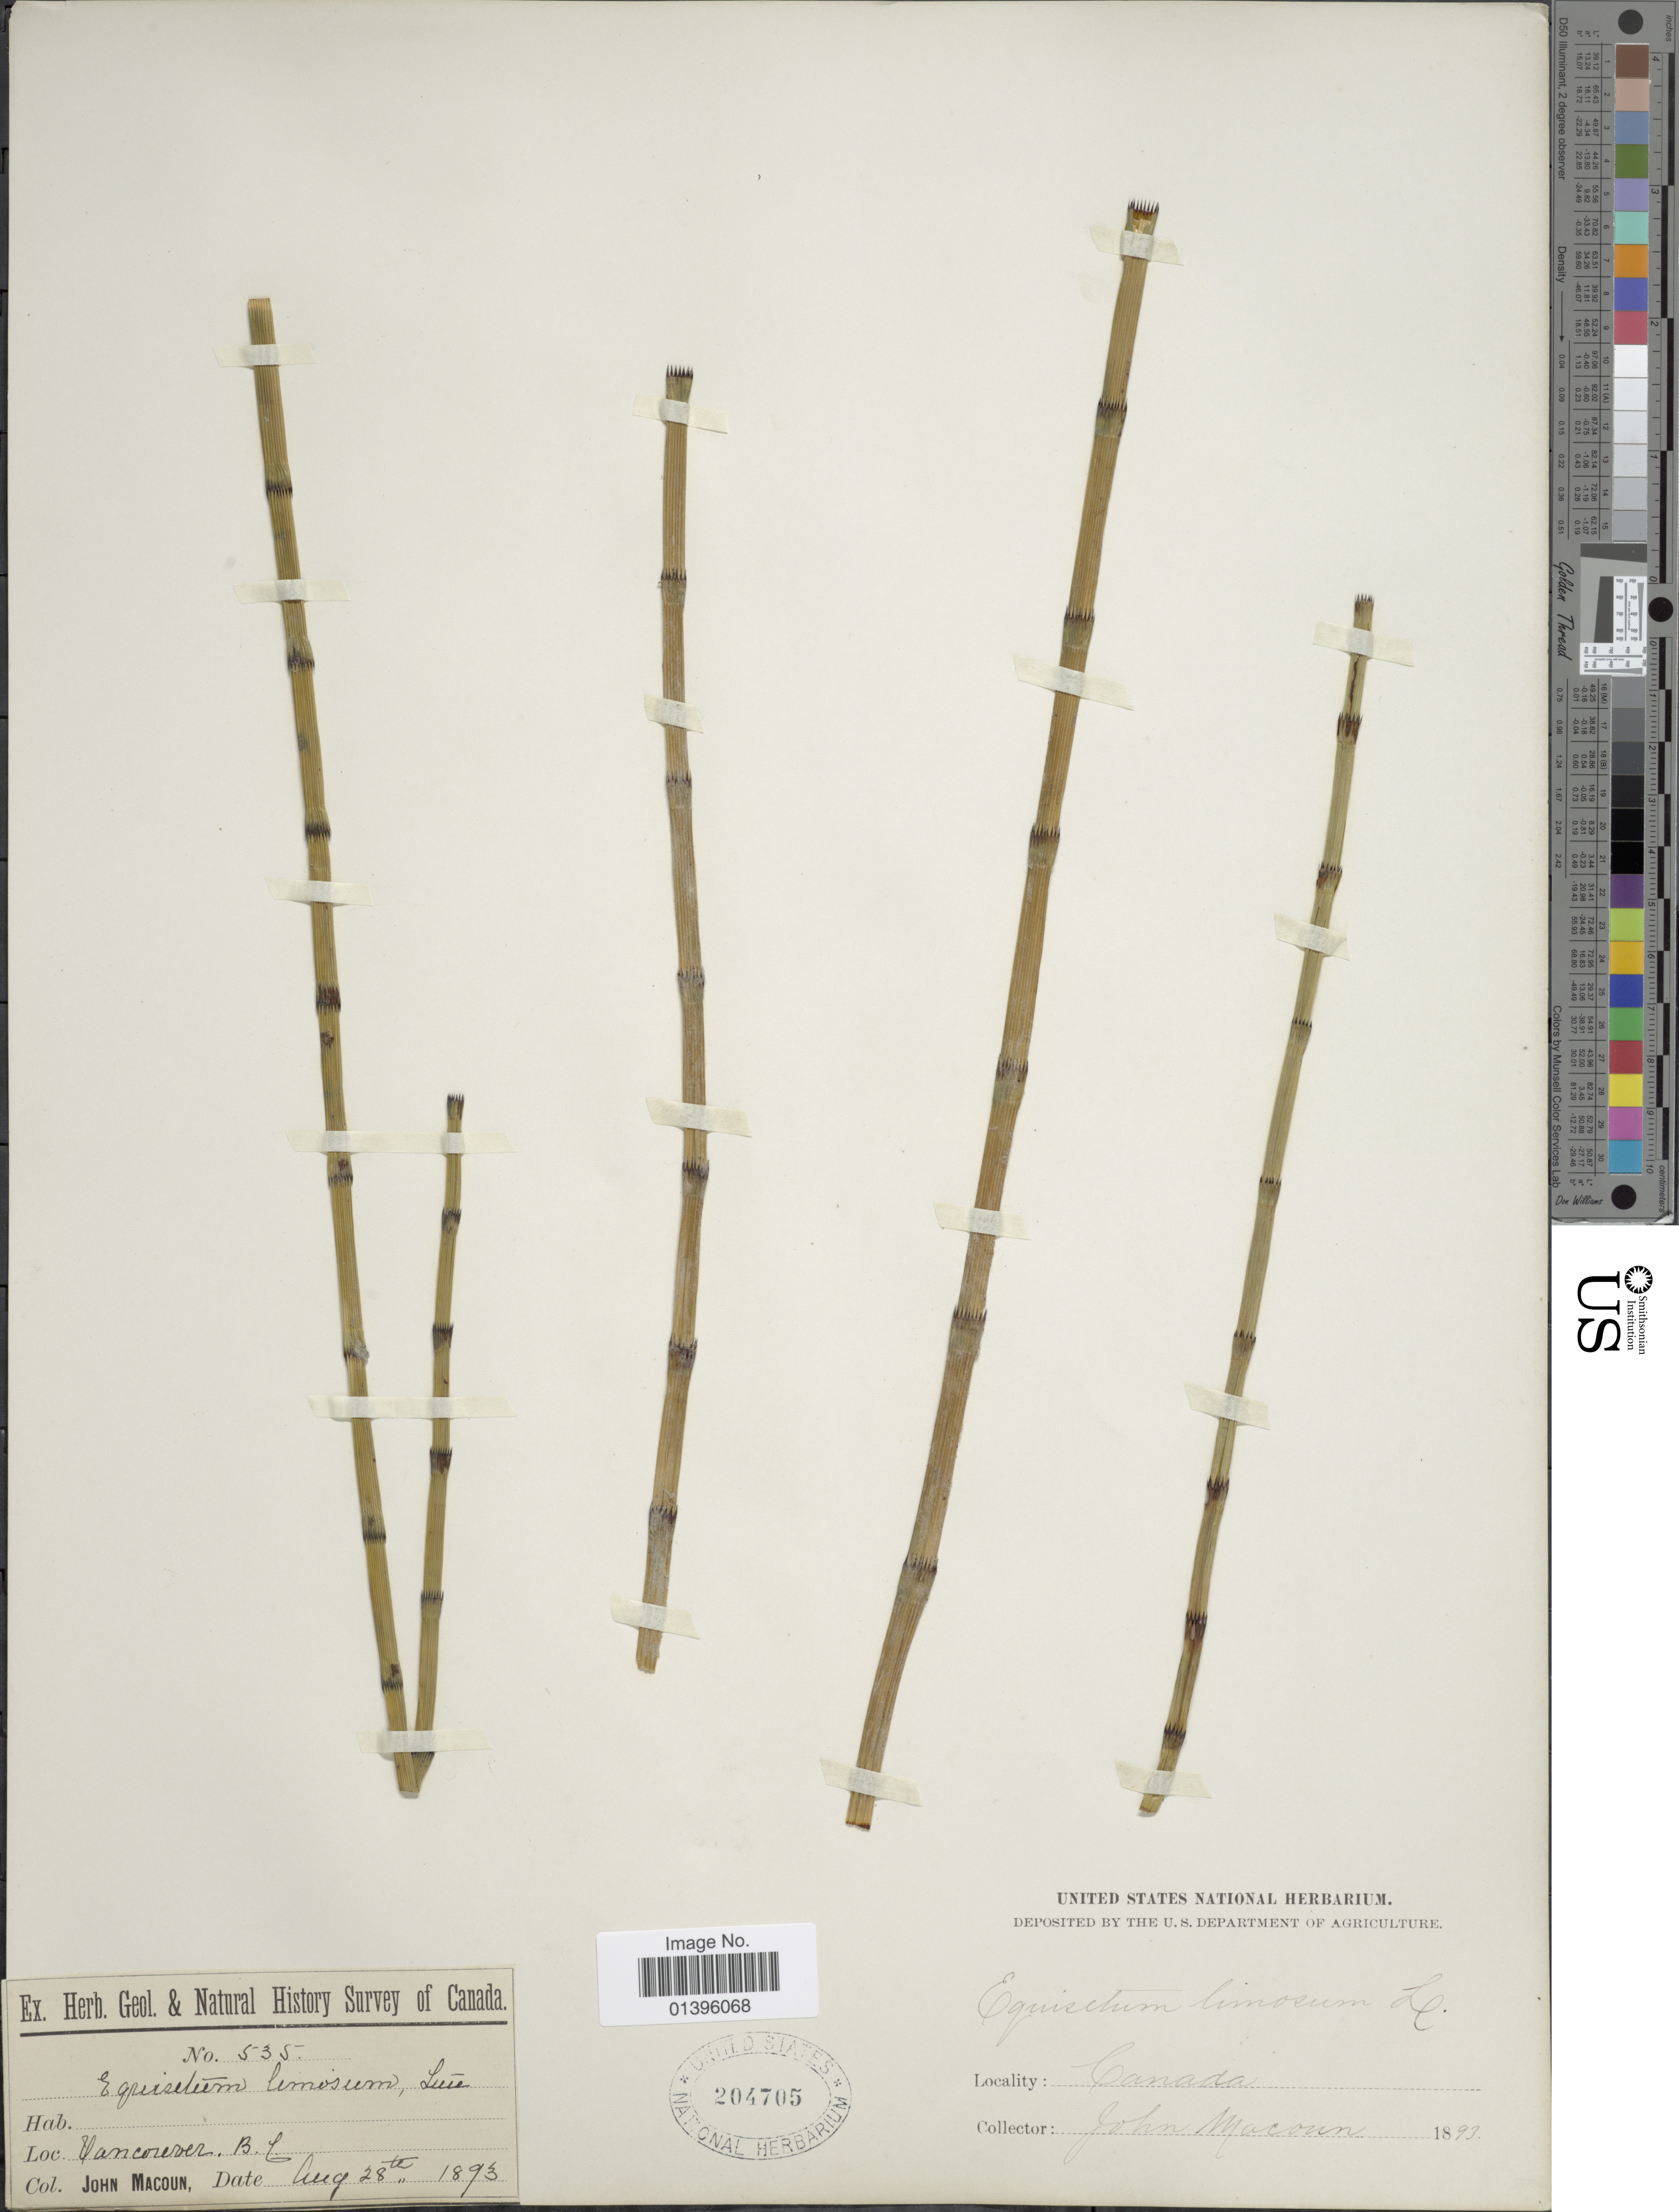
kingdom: Plantae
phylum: Tracheophyta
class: Polypodiopsida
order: Equisetales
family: Equisetaceae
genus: Equisetum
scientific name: Equisetum fluviatile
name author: L.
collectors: J. Macoun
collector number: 535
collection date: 1893-08-28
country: Canada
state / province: British Columbia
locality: Vancouver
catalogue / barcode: US 204705